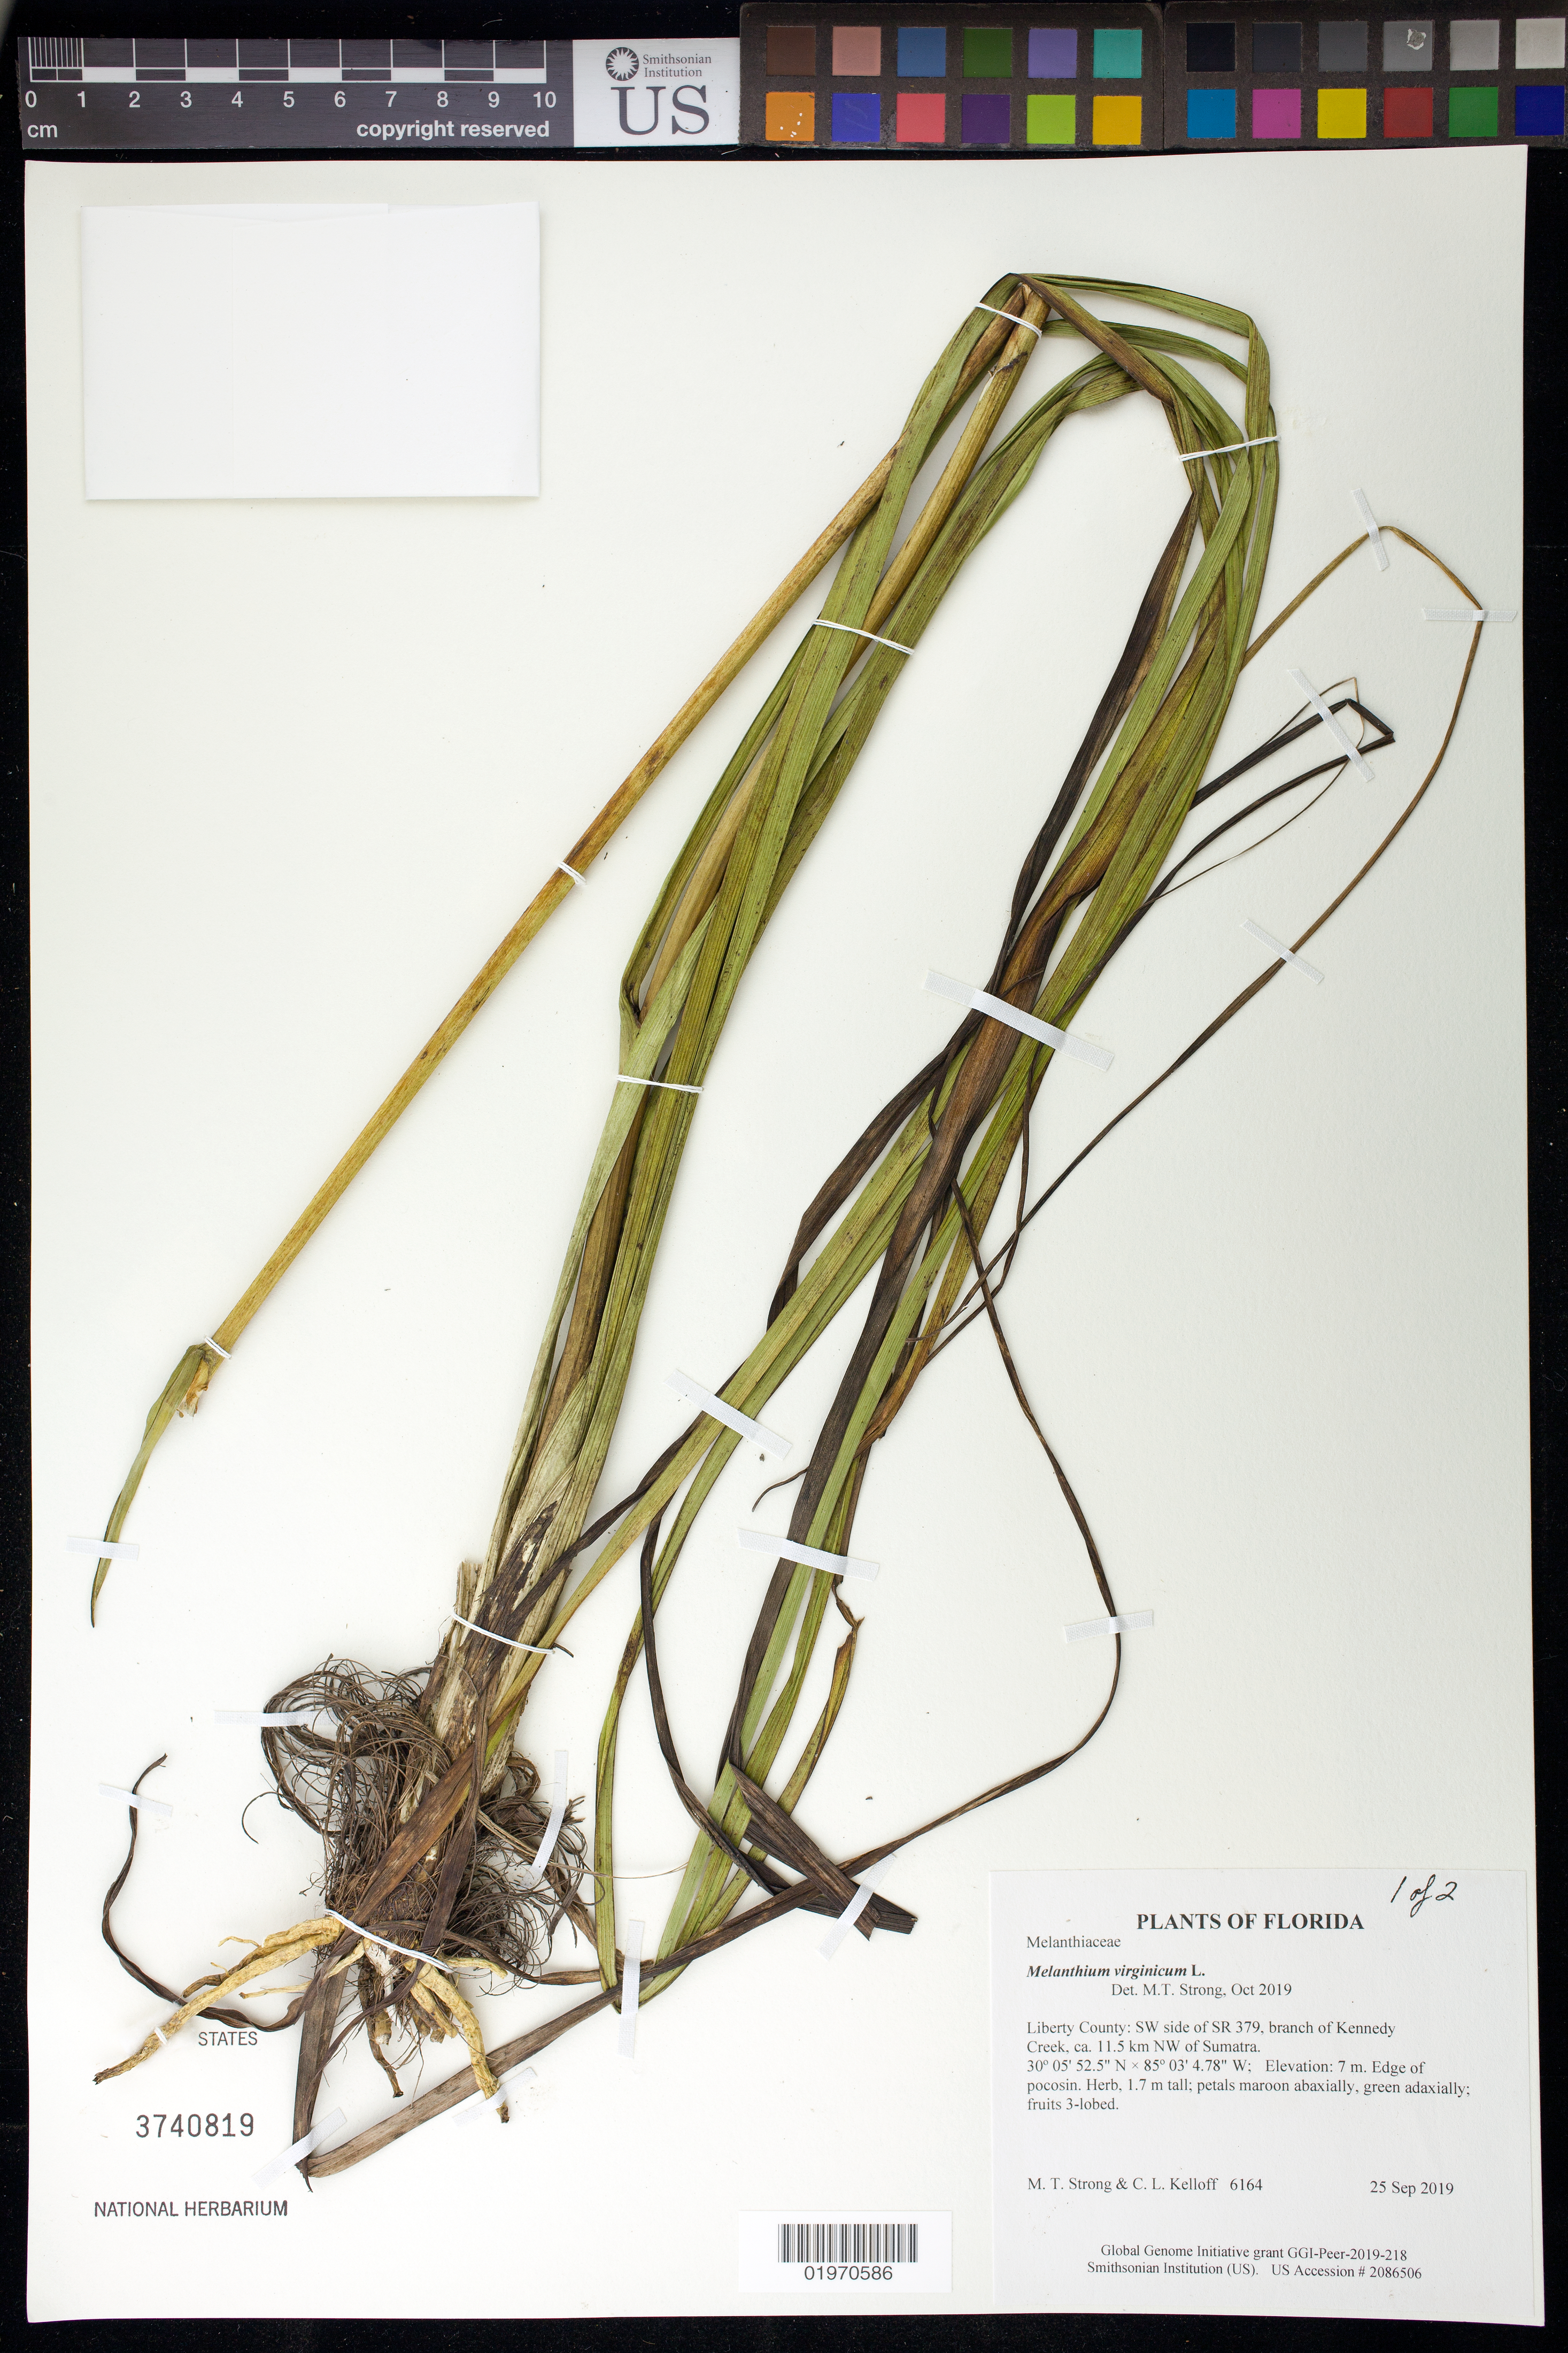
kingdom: Plantae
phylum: Tracheophyta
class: Liliopsida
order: Liliales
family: Melanthiaceae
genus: Melanthium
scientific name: Melanthium virginicum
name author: L.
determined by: Strong, Mark T., (BOT), Smithsonian Institution - National Museum of Natural History (UNITED STATES)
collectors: M. T. Strong & C. L. Kelloff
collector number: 6164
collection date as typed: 25 Sep 2019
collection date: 2019-09-25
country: United States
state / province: Florida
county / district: Liberty County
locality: SW side of SR 379, branch of Kennedy Creek, ca. 11.5 km NW of Sumatra.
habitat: Edge of pocosin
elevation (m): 7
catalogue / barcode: US 3740819